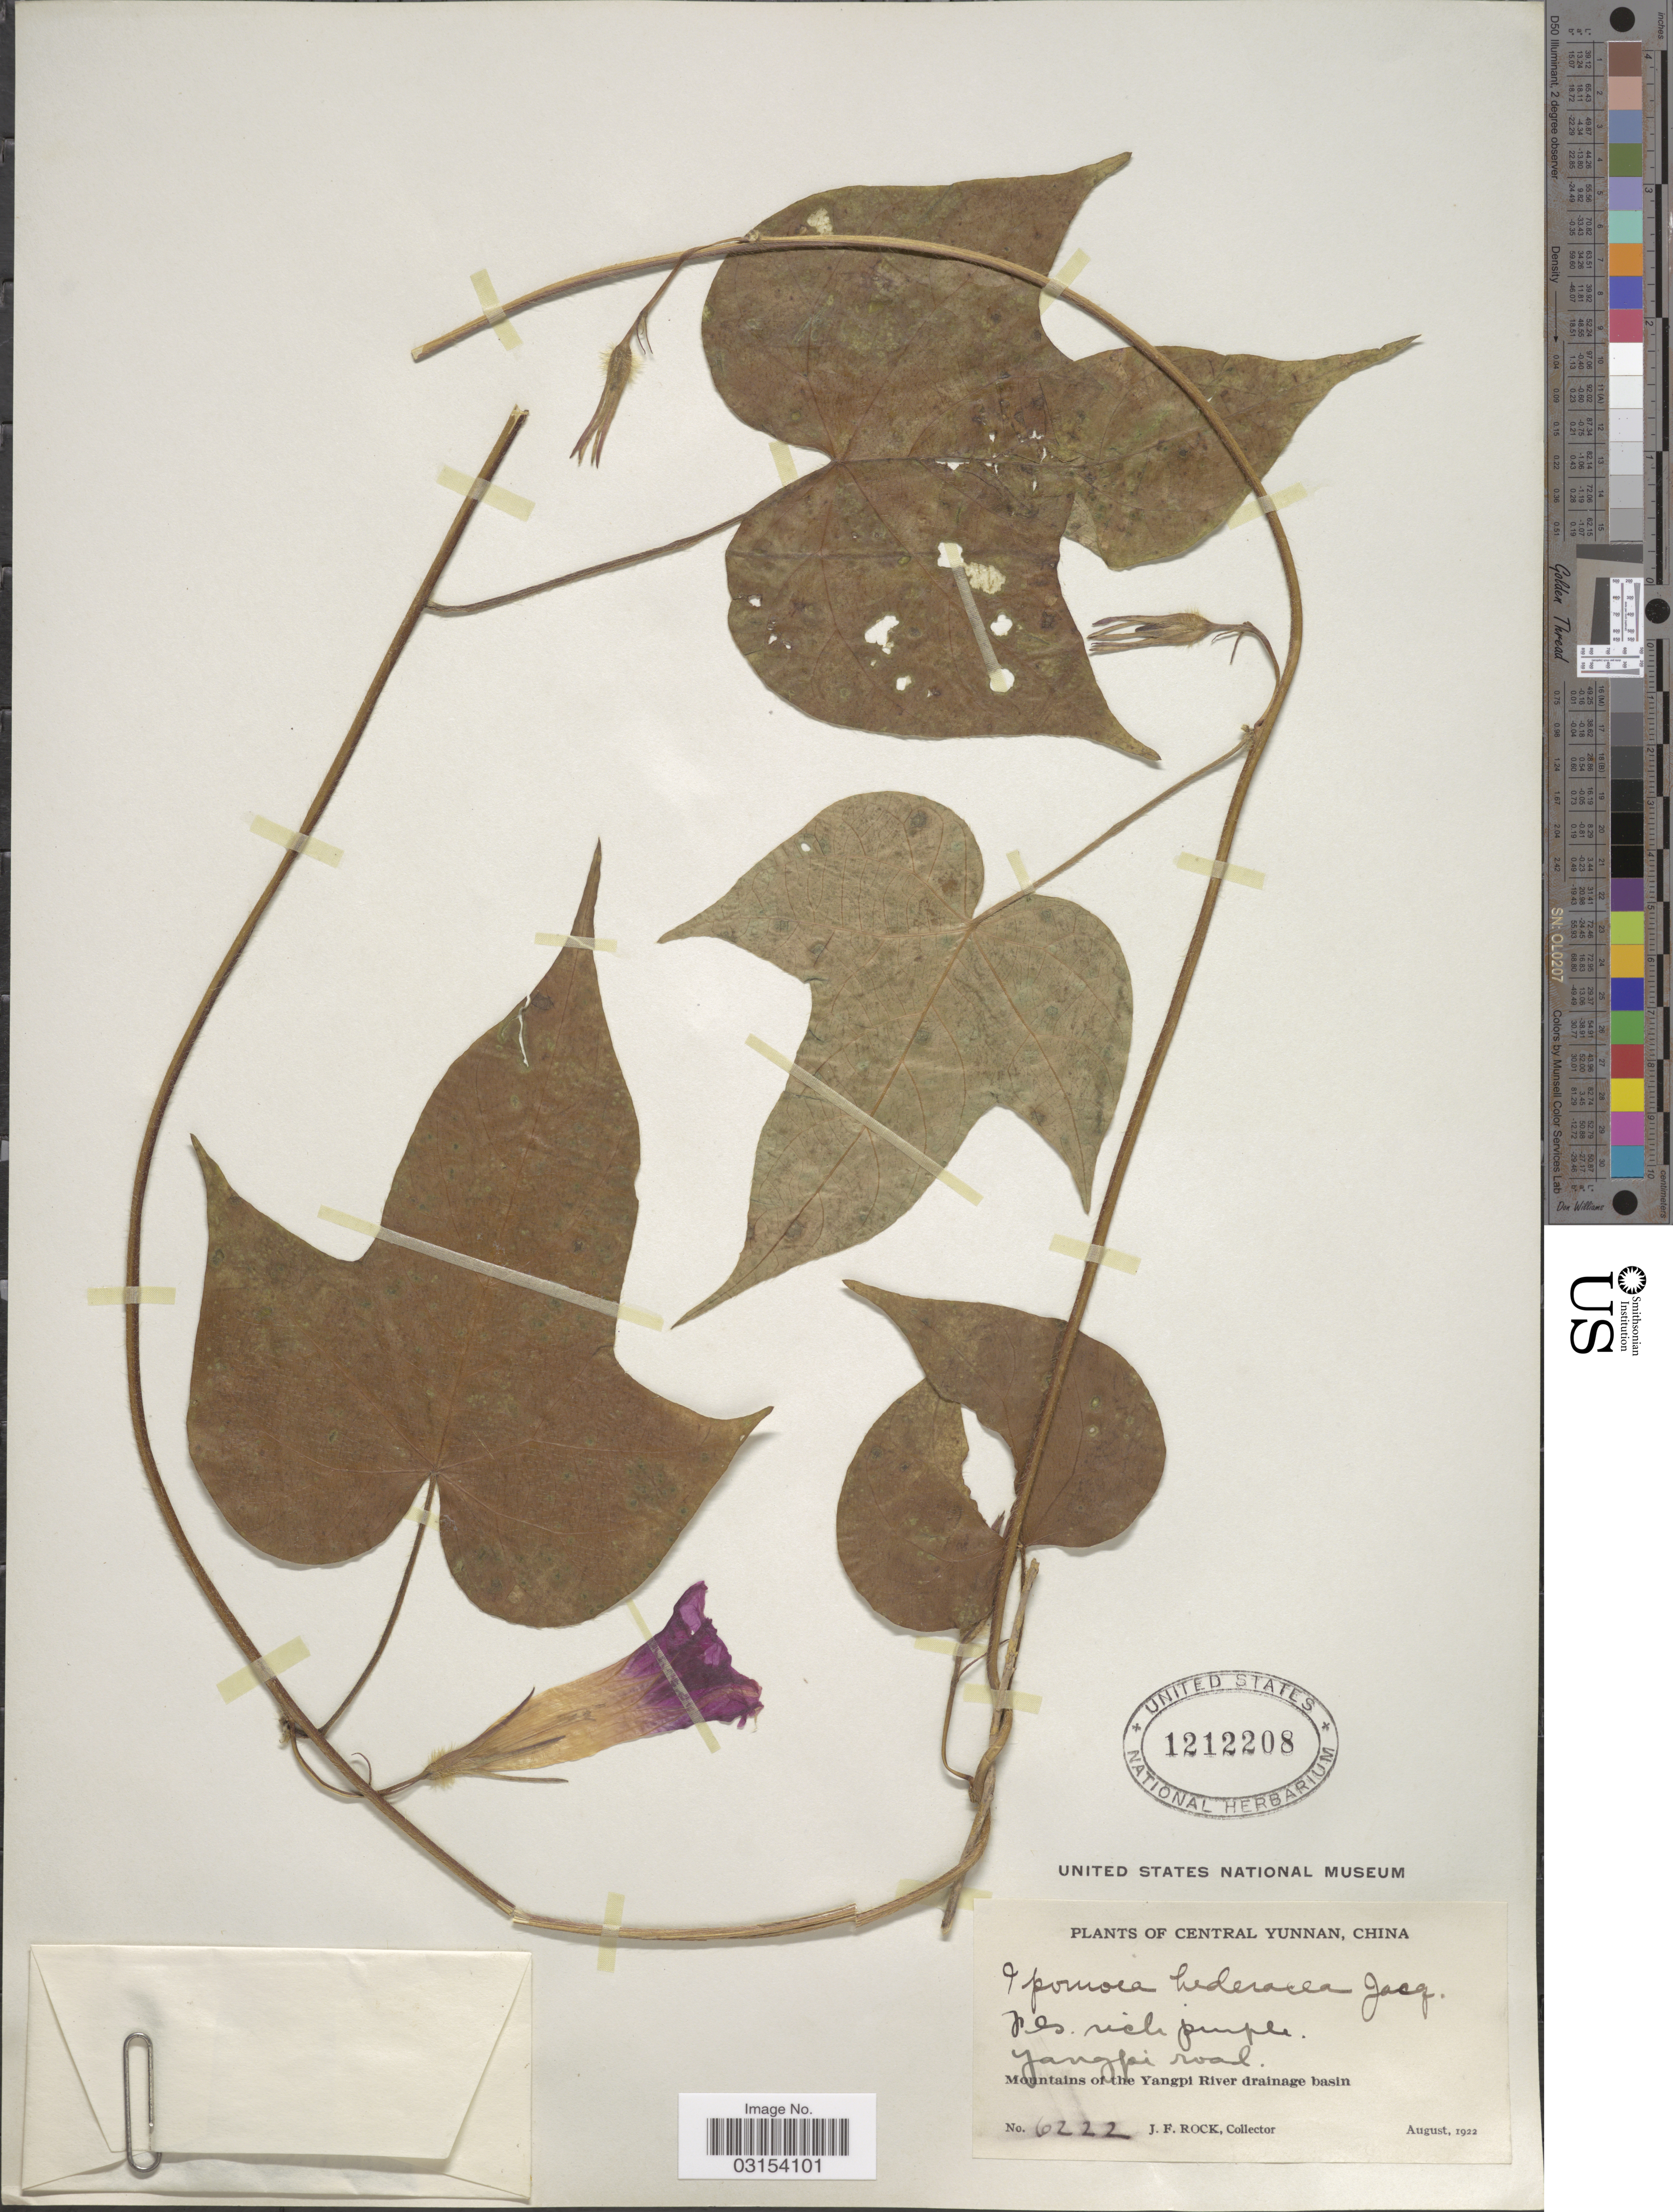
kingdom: Plantae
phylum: Tracheophyta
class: Magnoliopsida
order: Solanales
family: Convolvulaceae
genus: Ipomoea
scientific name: Ipomoea nil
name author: (L.) Roth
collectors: J. Rock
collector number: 6222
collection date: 1922-08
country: China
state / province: Yunnan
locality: Central Yunnan, China, Yangpi road, Mountains of the Yangpi River drainage basin.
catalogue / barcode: US 1212208